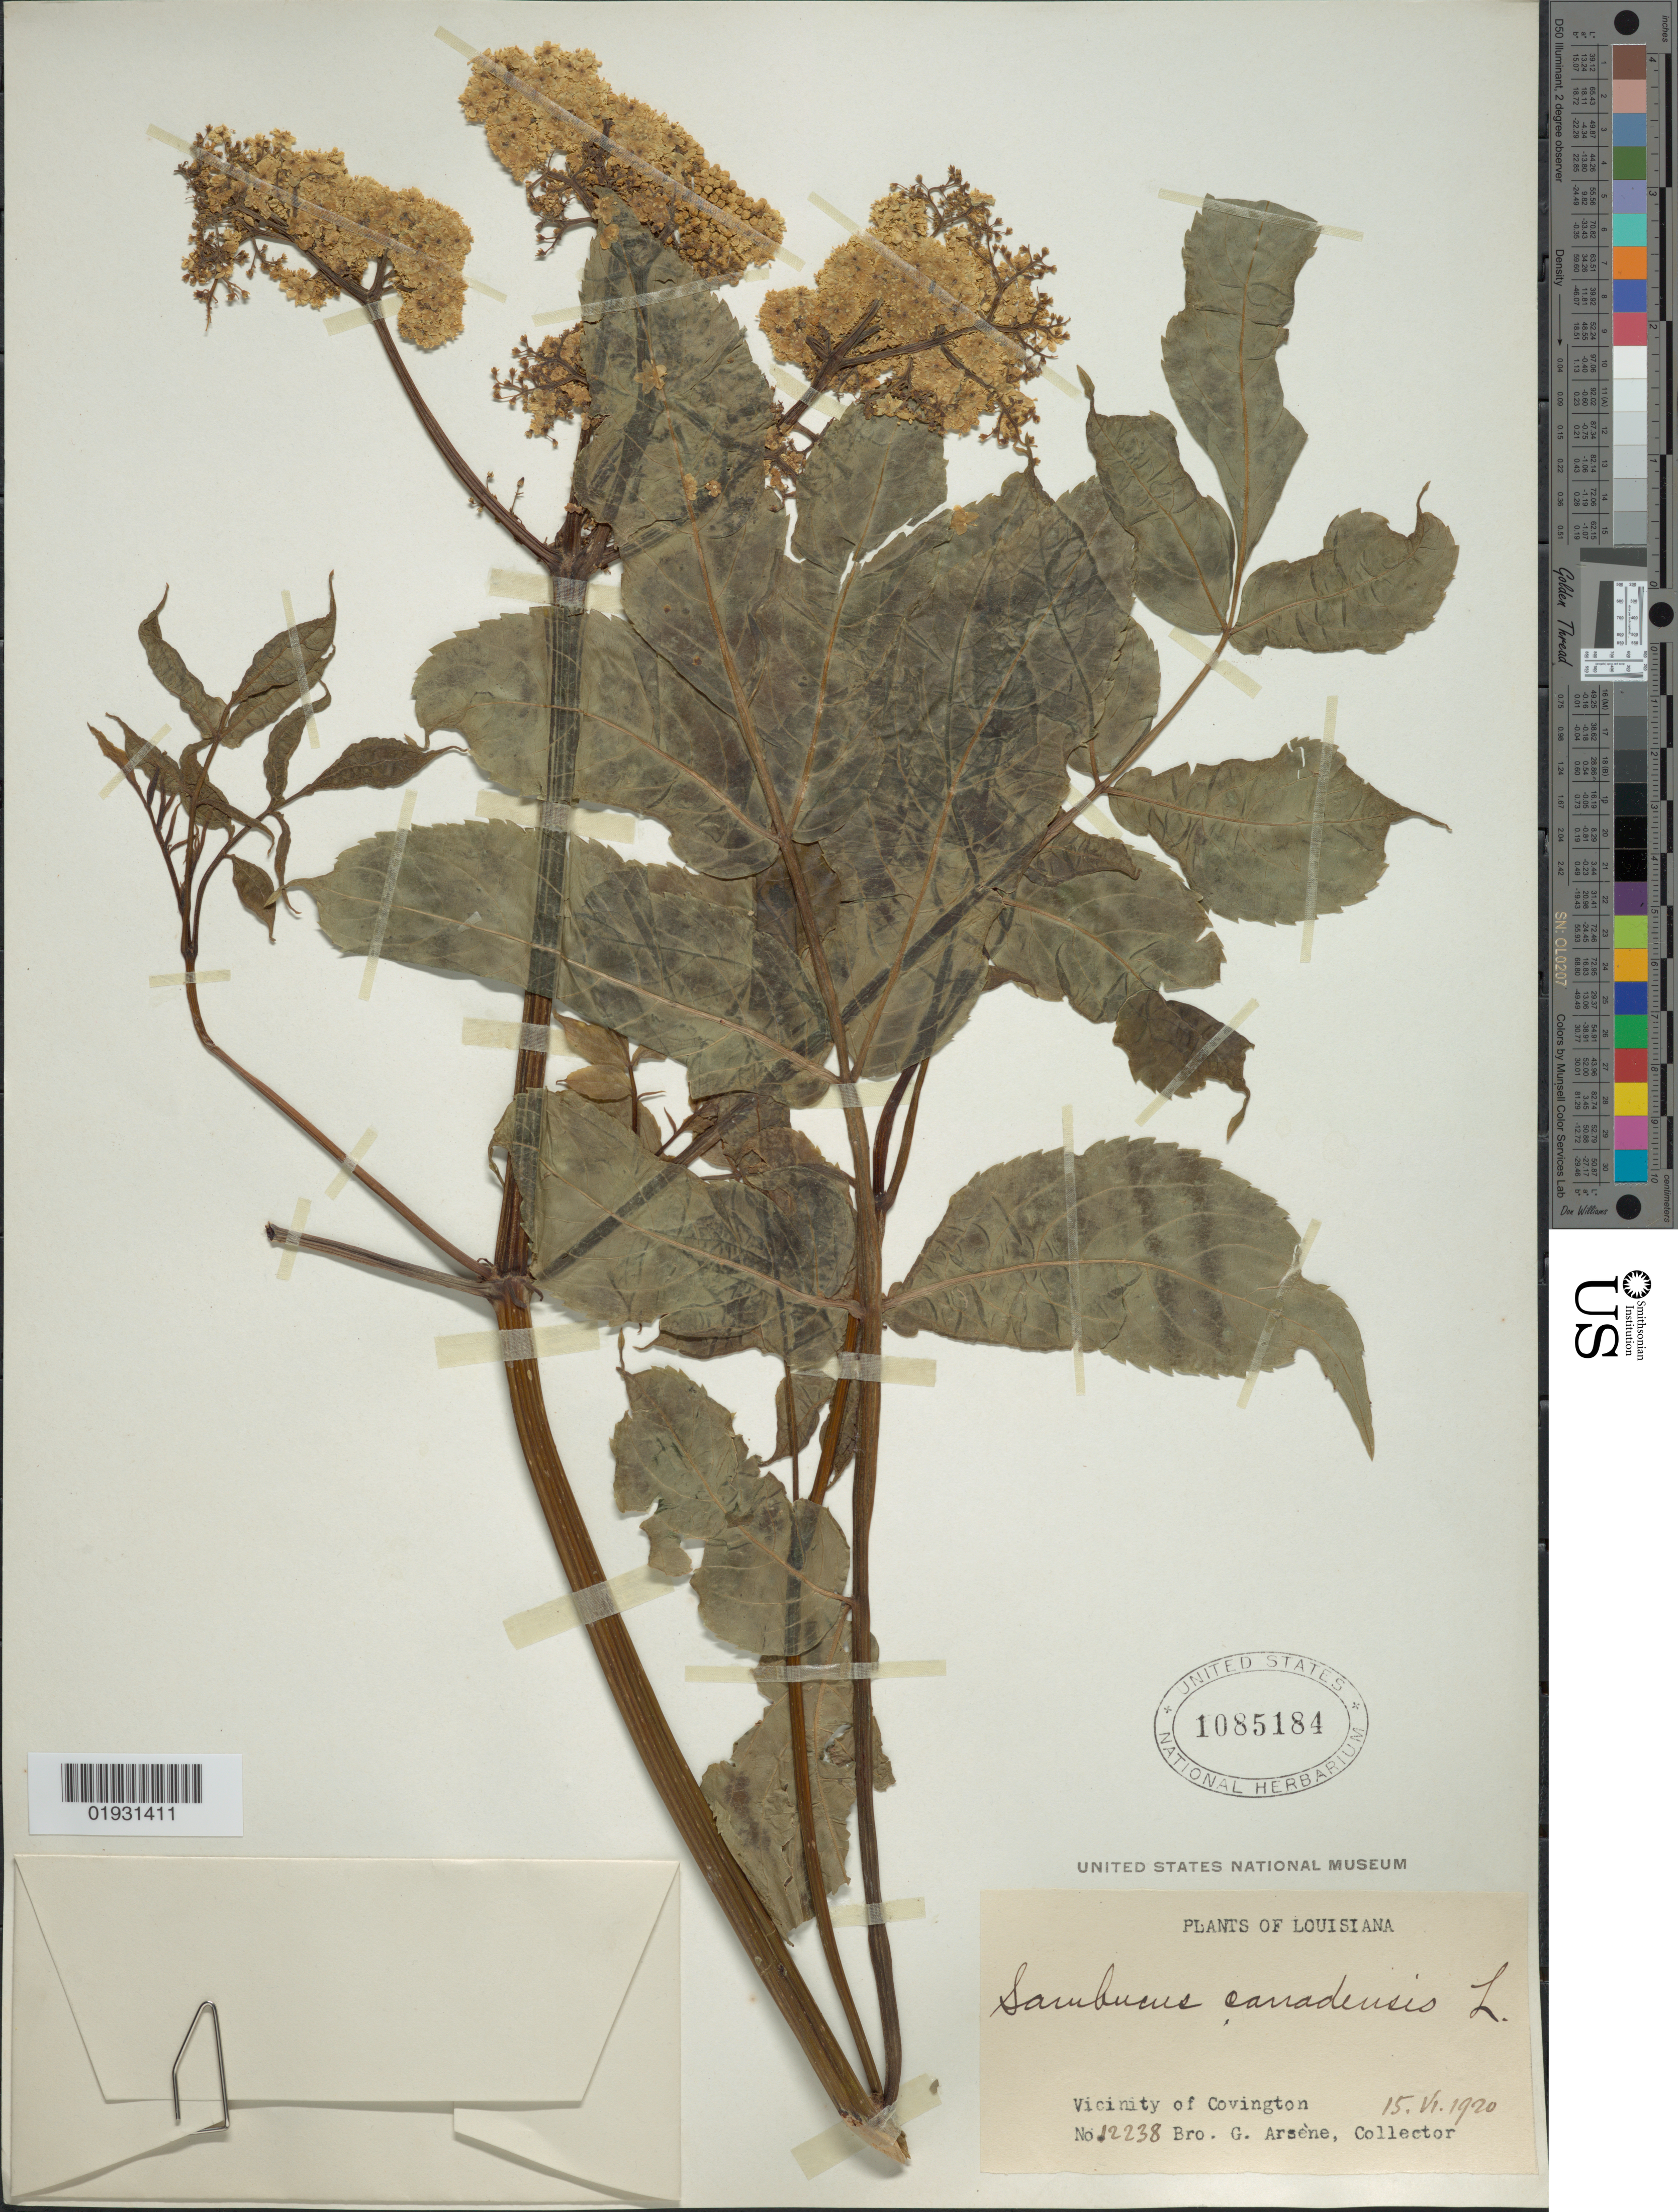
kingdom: Plantae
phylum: Tracheophyta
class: Magnoliopsida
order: Dipsacales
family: Viburnaceae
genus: Sambucus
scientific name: Sambucus simpsonii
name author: Rehder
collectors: Bro. G. Arsène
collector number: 12238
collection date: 1920-06-15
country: United States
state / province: Louisiana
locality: Vicinity of Covington.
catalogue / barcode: US 1085184